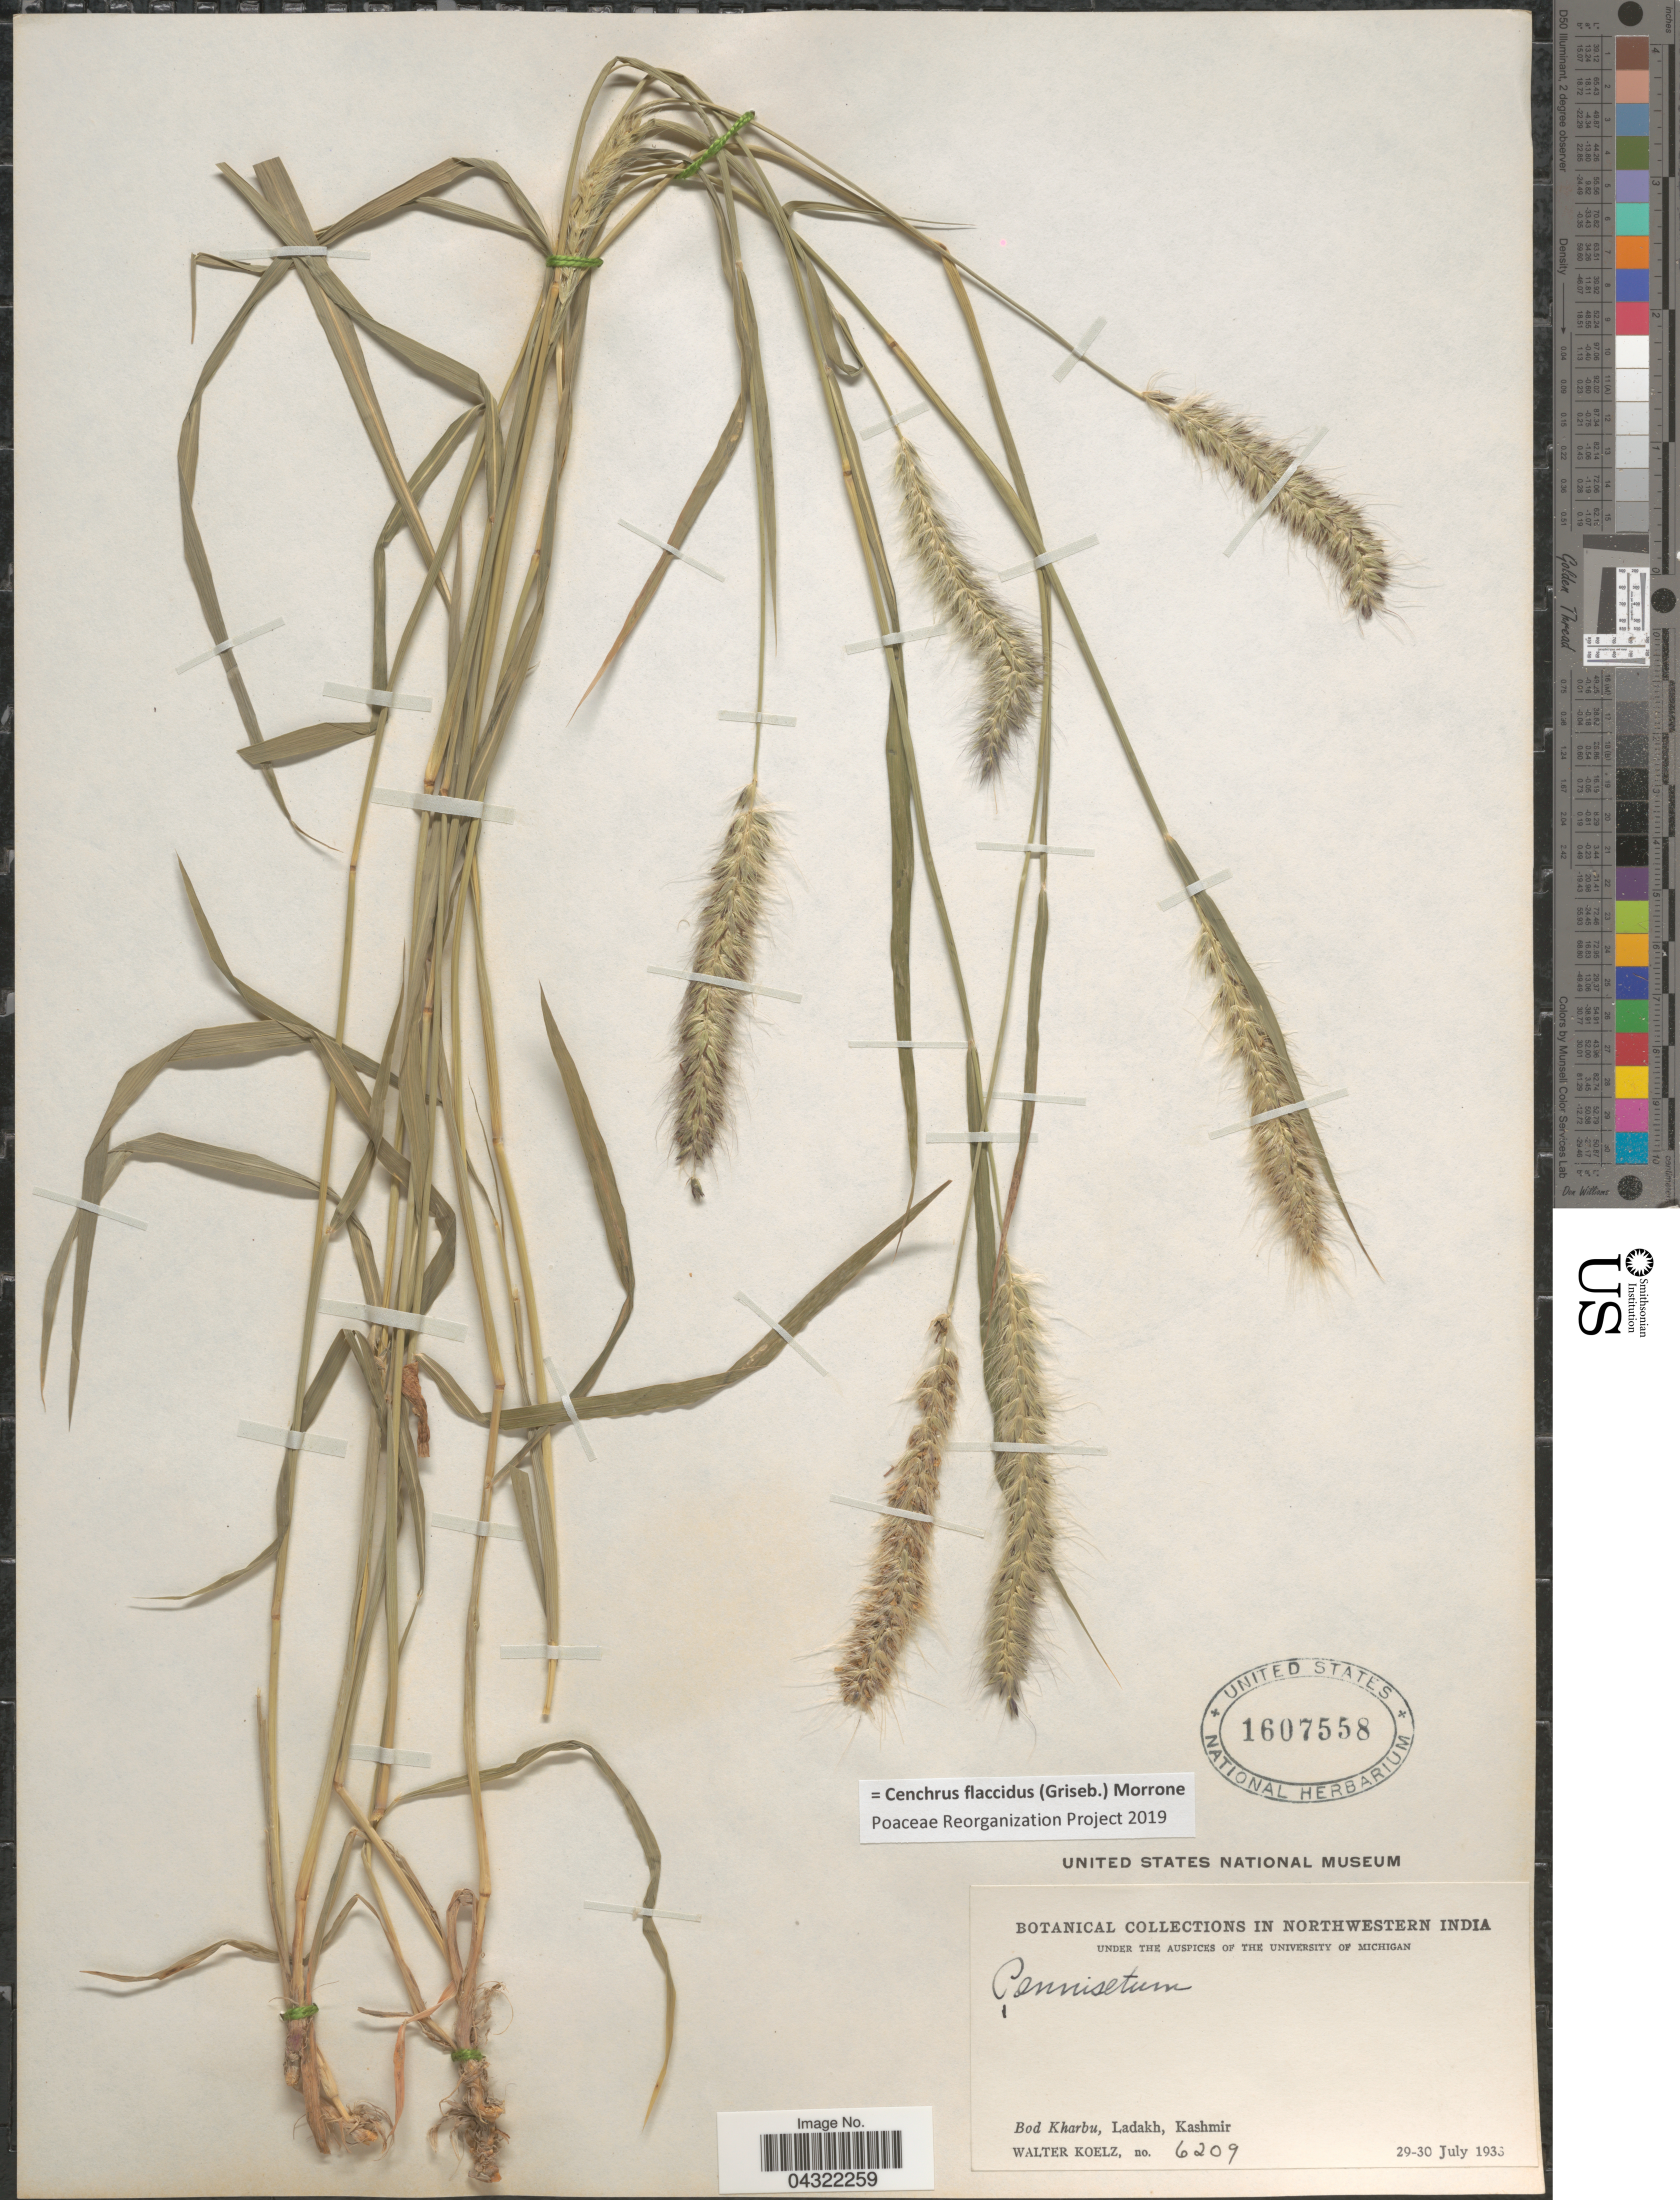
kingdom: Plantae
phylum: Tracheophyta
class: Liliopsida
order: Poales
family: Poaceae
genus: Cenchrus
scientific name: Cenchrus flaccidus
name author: (Griseb.) Morrone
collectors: W. N. Koelz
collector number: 6209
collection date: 1933-07-29/1933-07-30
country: India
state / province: Jammu and Kashmir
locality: Northwestern India. Bod Kharbu, Ladakh, Kashmir.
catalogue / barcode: US 1607558